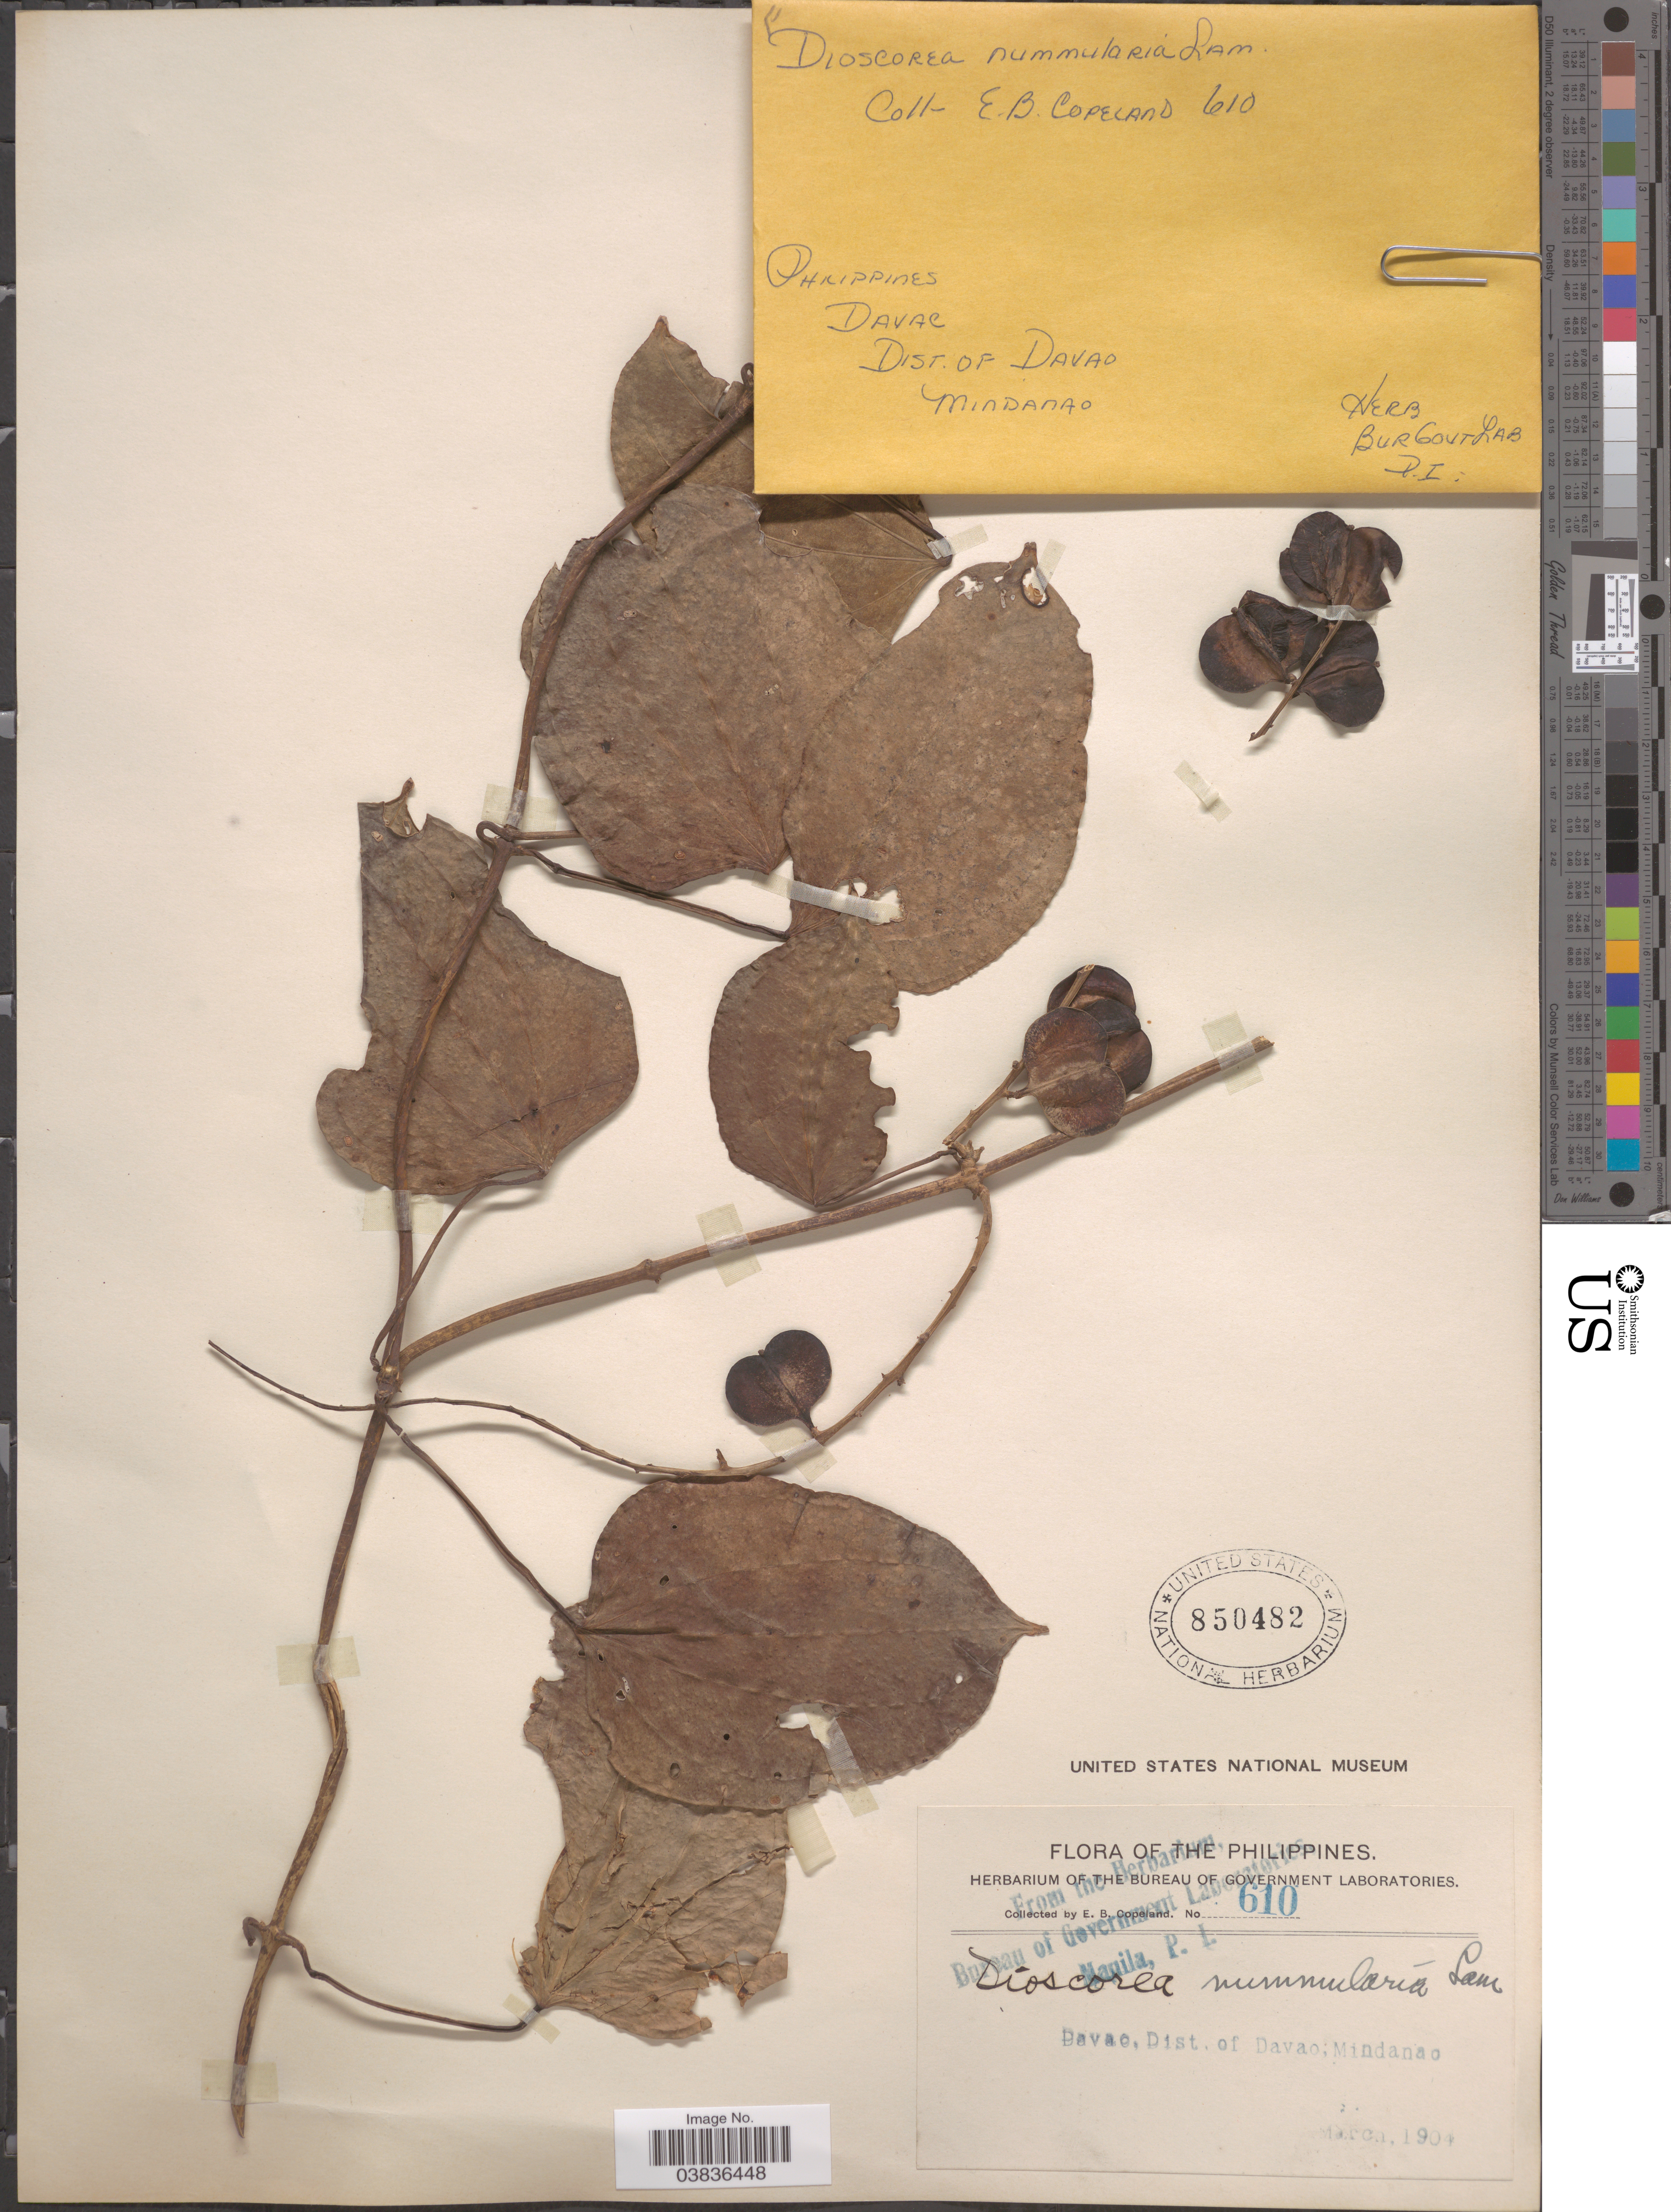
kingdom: Plantae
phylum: Tracheophyta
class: Liliopsida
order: Dioscoreales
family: Dioscoreaceae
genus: Dioscorea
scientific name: Dioscorea nummularia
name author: Lam.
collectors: E. B. Copeland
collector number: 610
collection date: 1904-03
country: Philippines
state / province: Davao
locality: Davao, Dist. of Davao, Mindanao.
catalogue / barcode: US 850482